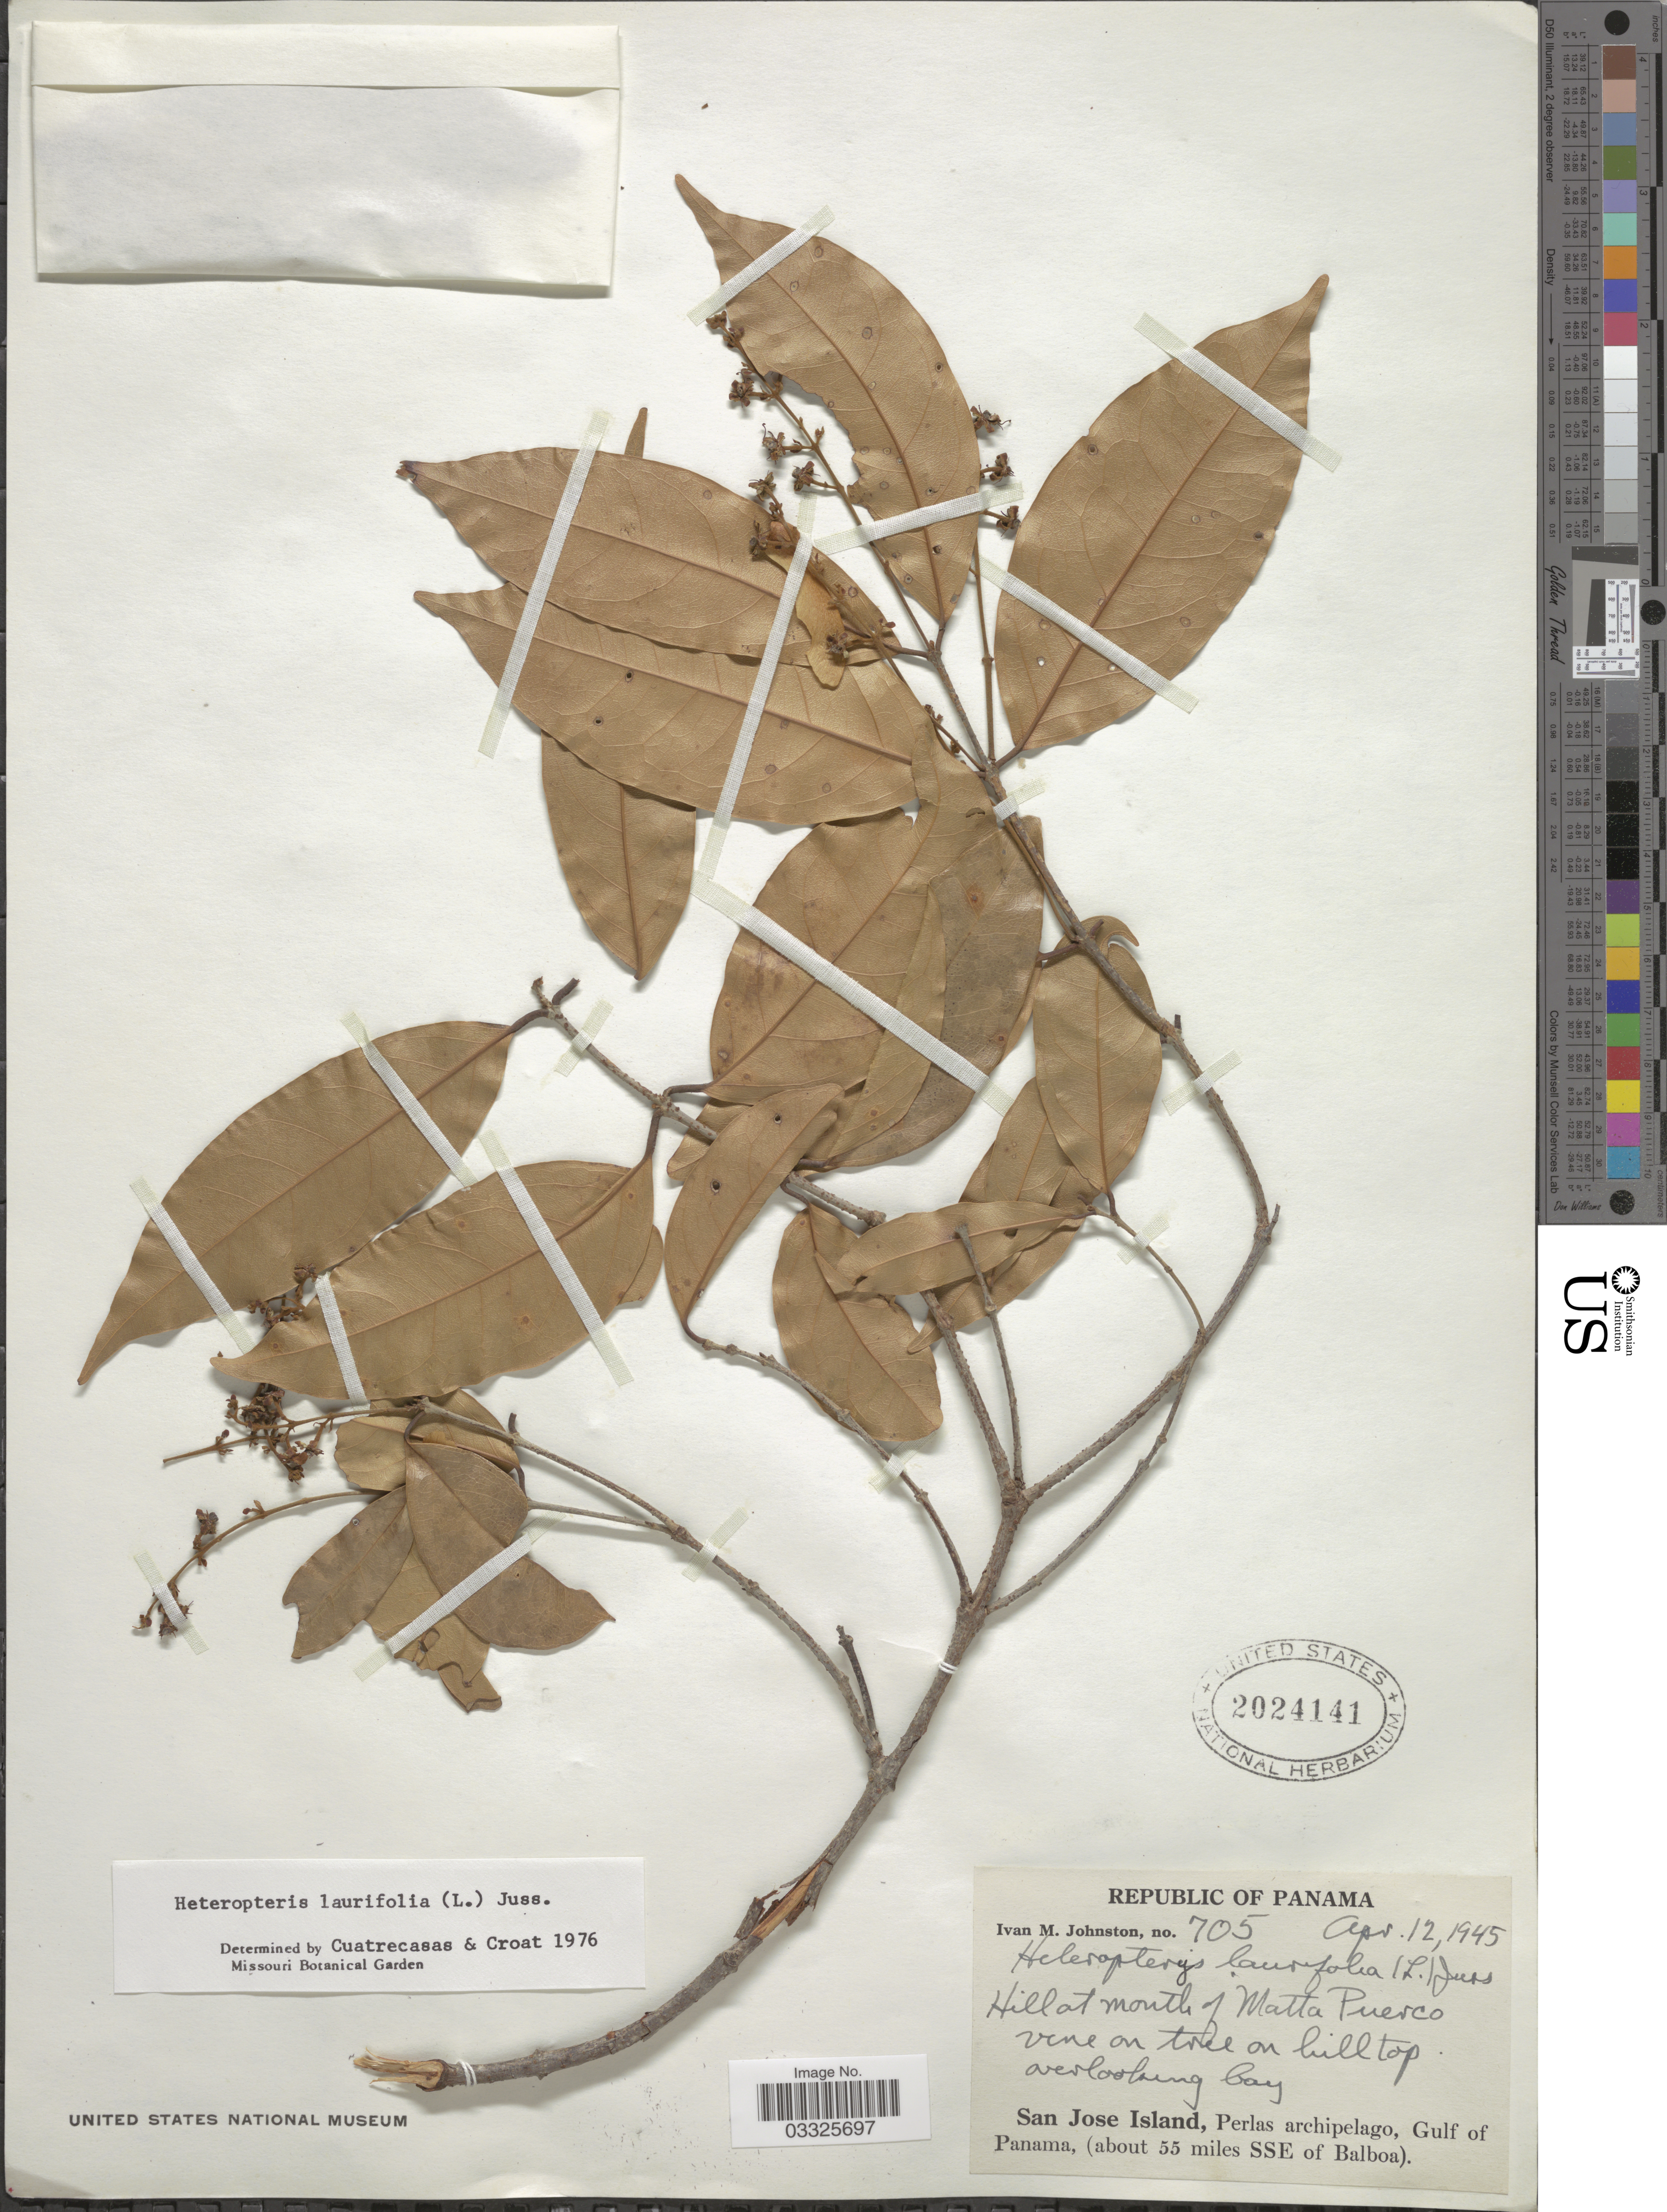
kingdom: Plantae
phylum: Tracheophyta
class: Magnoliopsida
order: Malpighiales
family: Malpighiaceae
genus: Heteropterys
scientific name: Heteropterys laurifolia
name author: (L.) A. Juss.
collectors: I.M. Johnston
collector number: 705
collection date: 1945-04-12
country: Panama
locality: Hill at mouth of Matta Puerco. San Jose Island, Perlas archipelago, Gulf of Panama, (about 55 miles SSE of Balboa).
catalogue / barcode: US 2024141